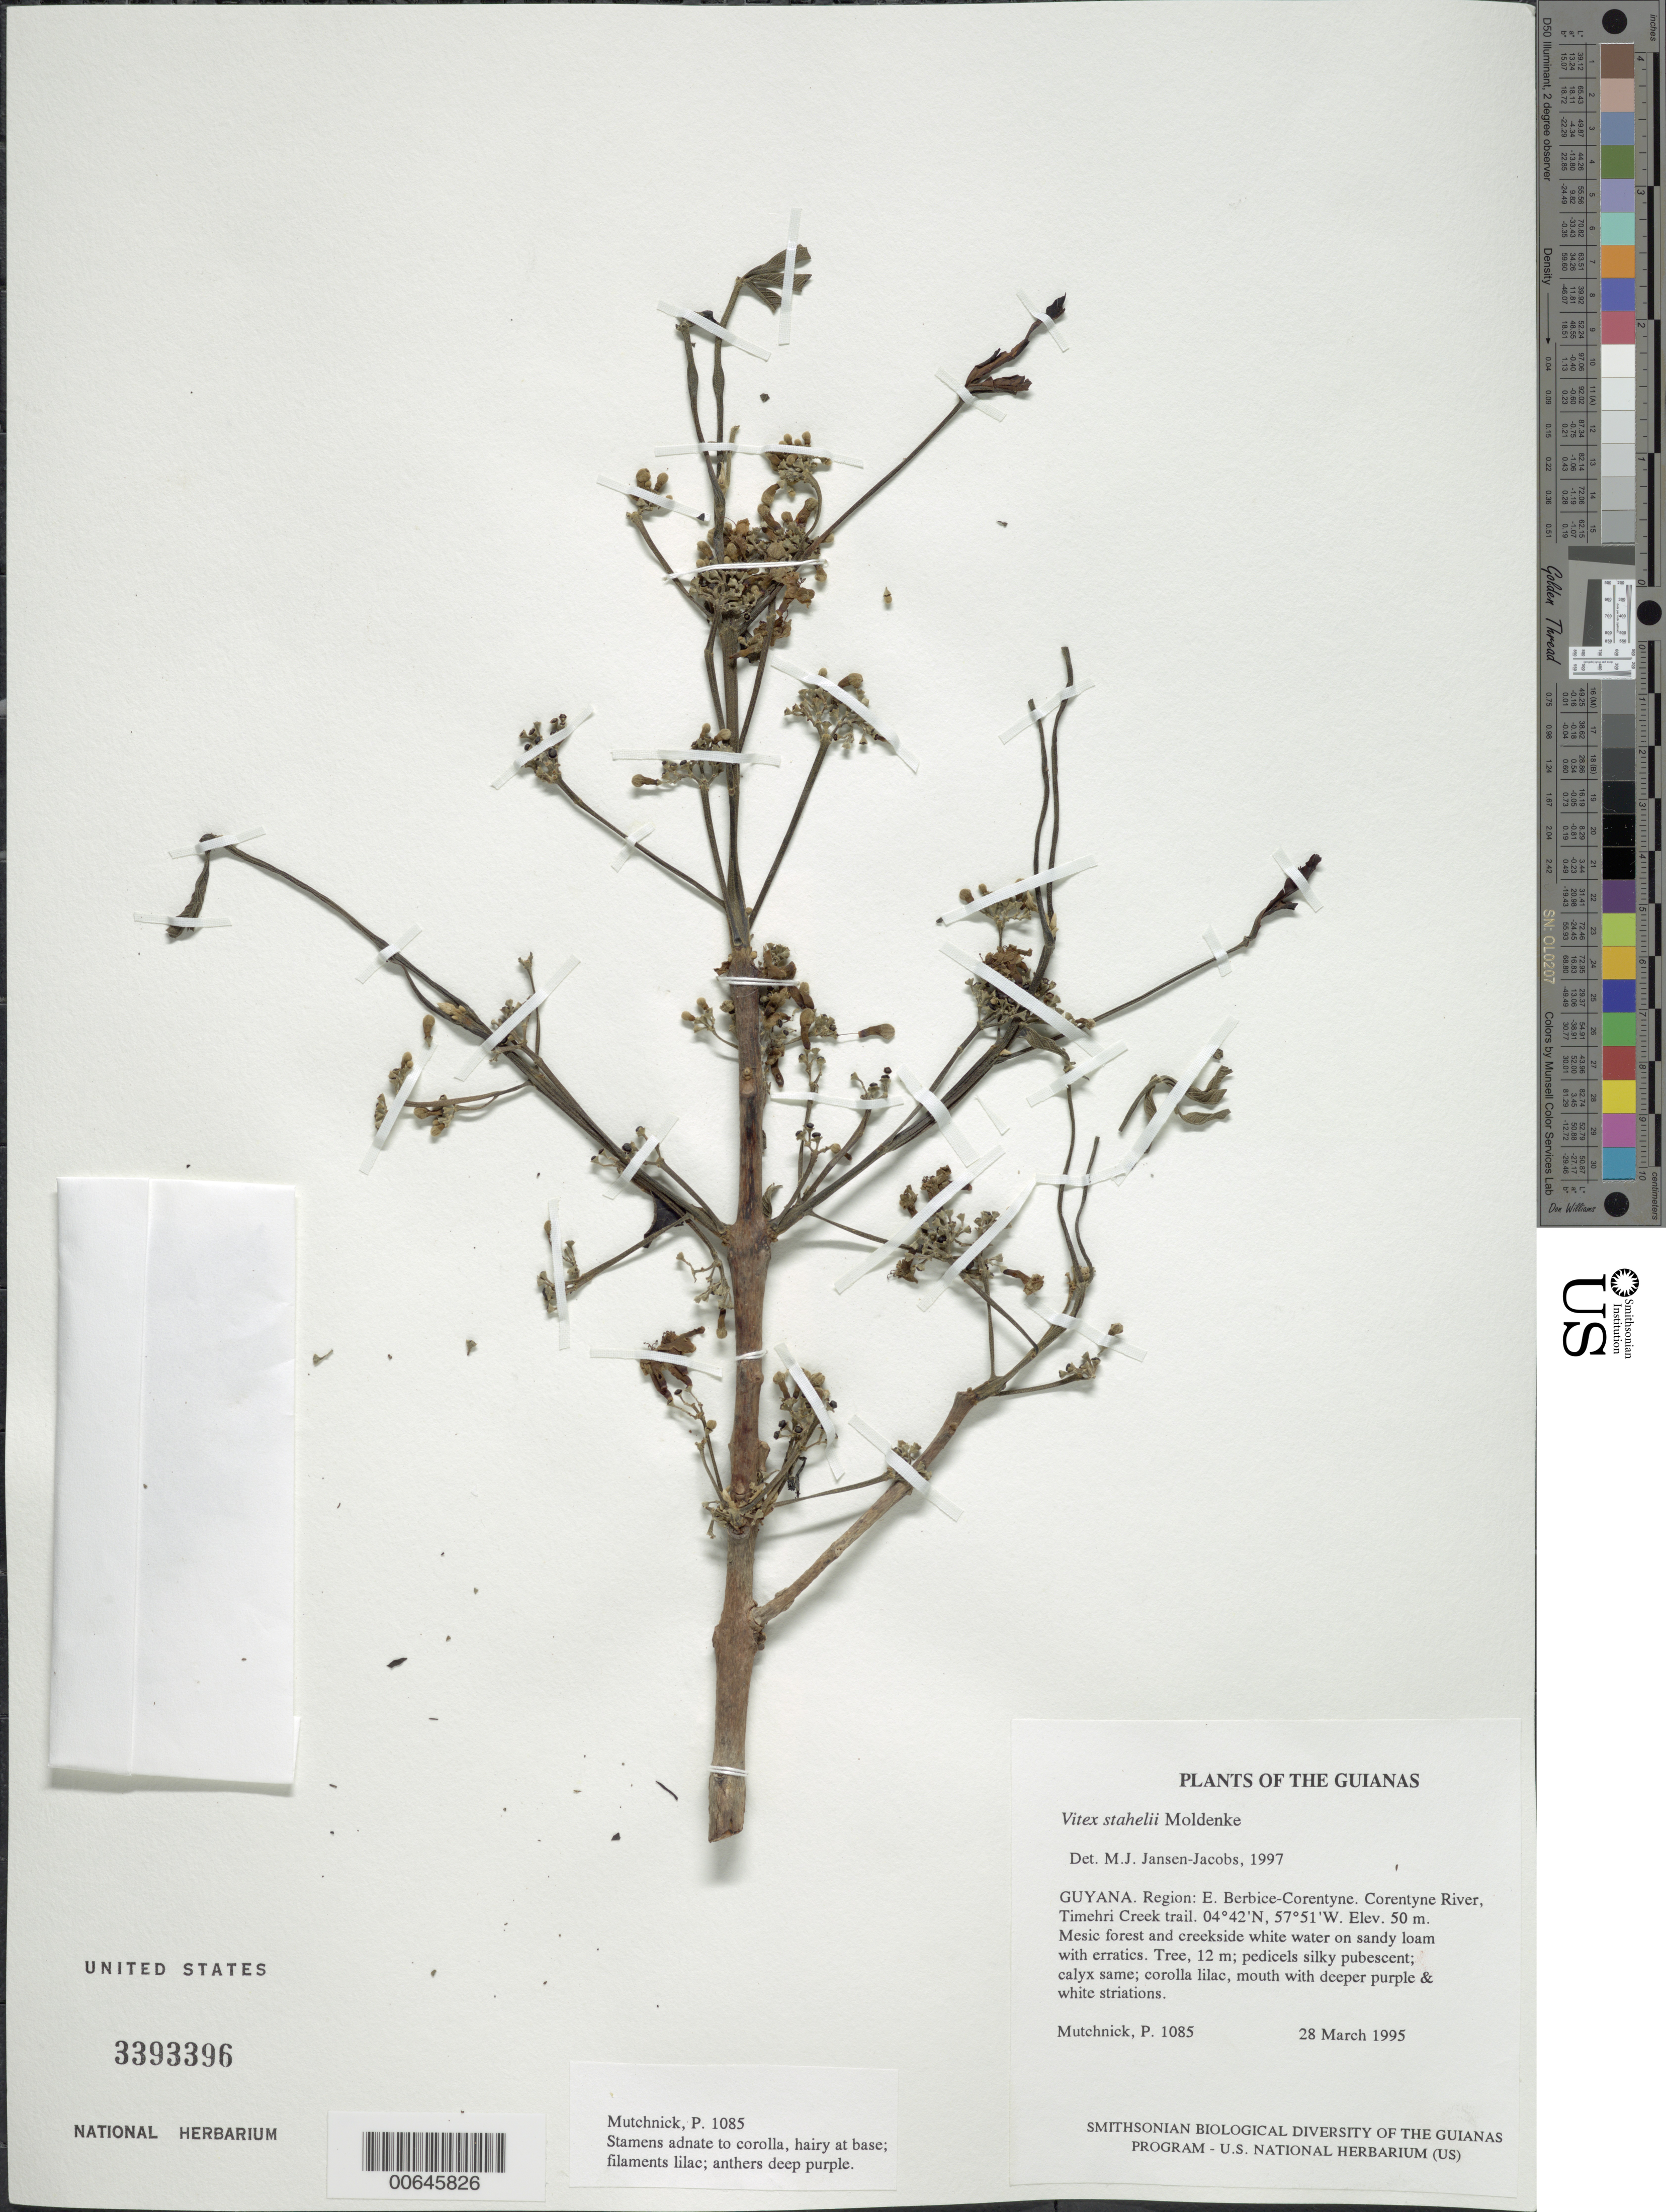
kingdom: Plantae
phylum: Tracheophyta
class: Magnoliopsida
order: Lamiales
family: Lamiaceae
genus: Vitex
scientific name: Vitex stahelii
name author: Moldenke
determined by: Jansen-Jacobs, M. J., (U), Nationaal Herbarium Nederland, Utrecht University branch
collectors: P. Mutchnick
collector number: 1085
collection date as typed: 28 March 1995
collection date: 1995-03-28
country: Guyana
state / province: E. Berbice-Corentyne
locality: Corentyne River, Timehri Creek trail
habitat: Mesic forest and creekside white water on sandy loam with erratics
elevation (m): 50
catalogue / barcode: US 3393396